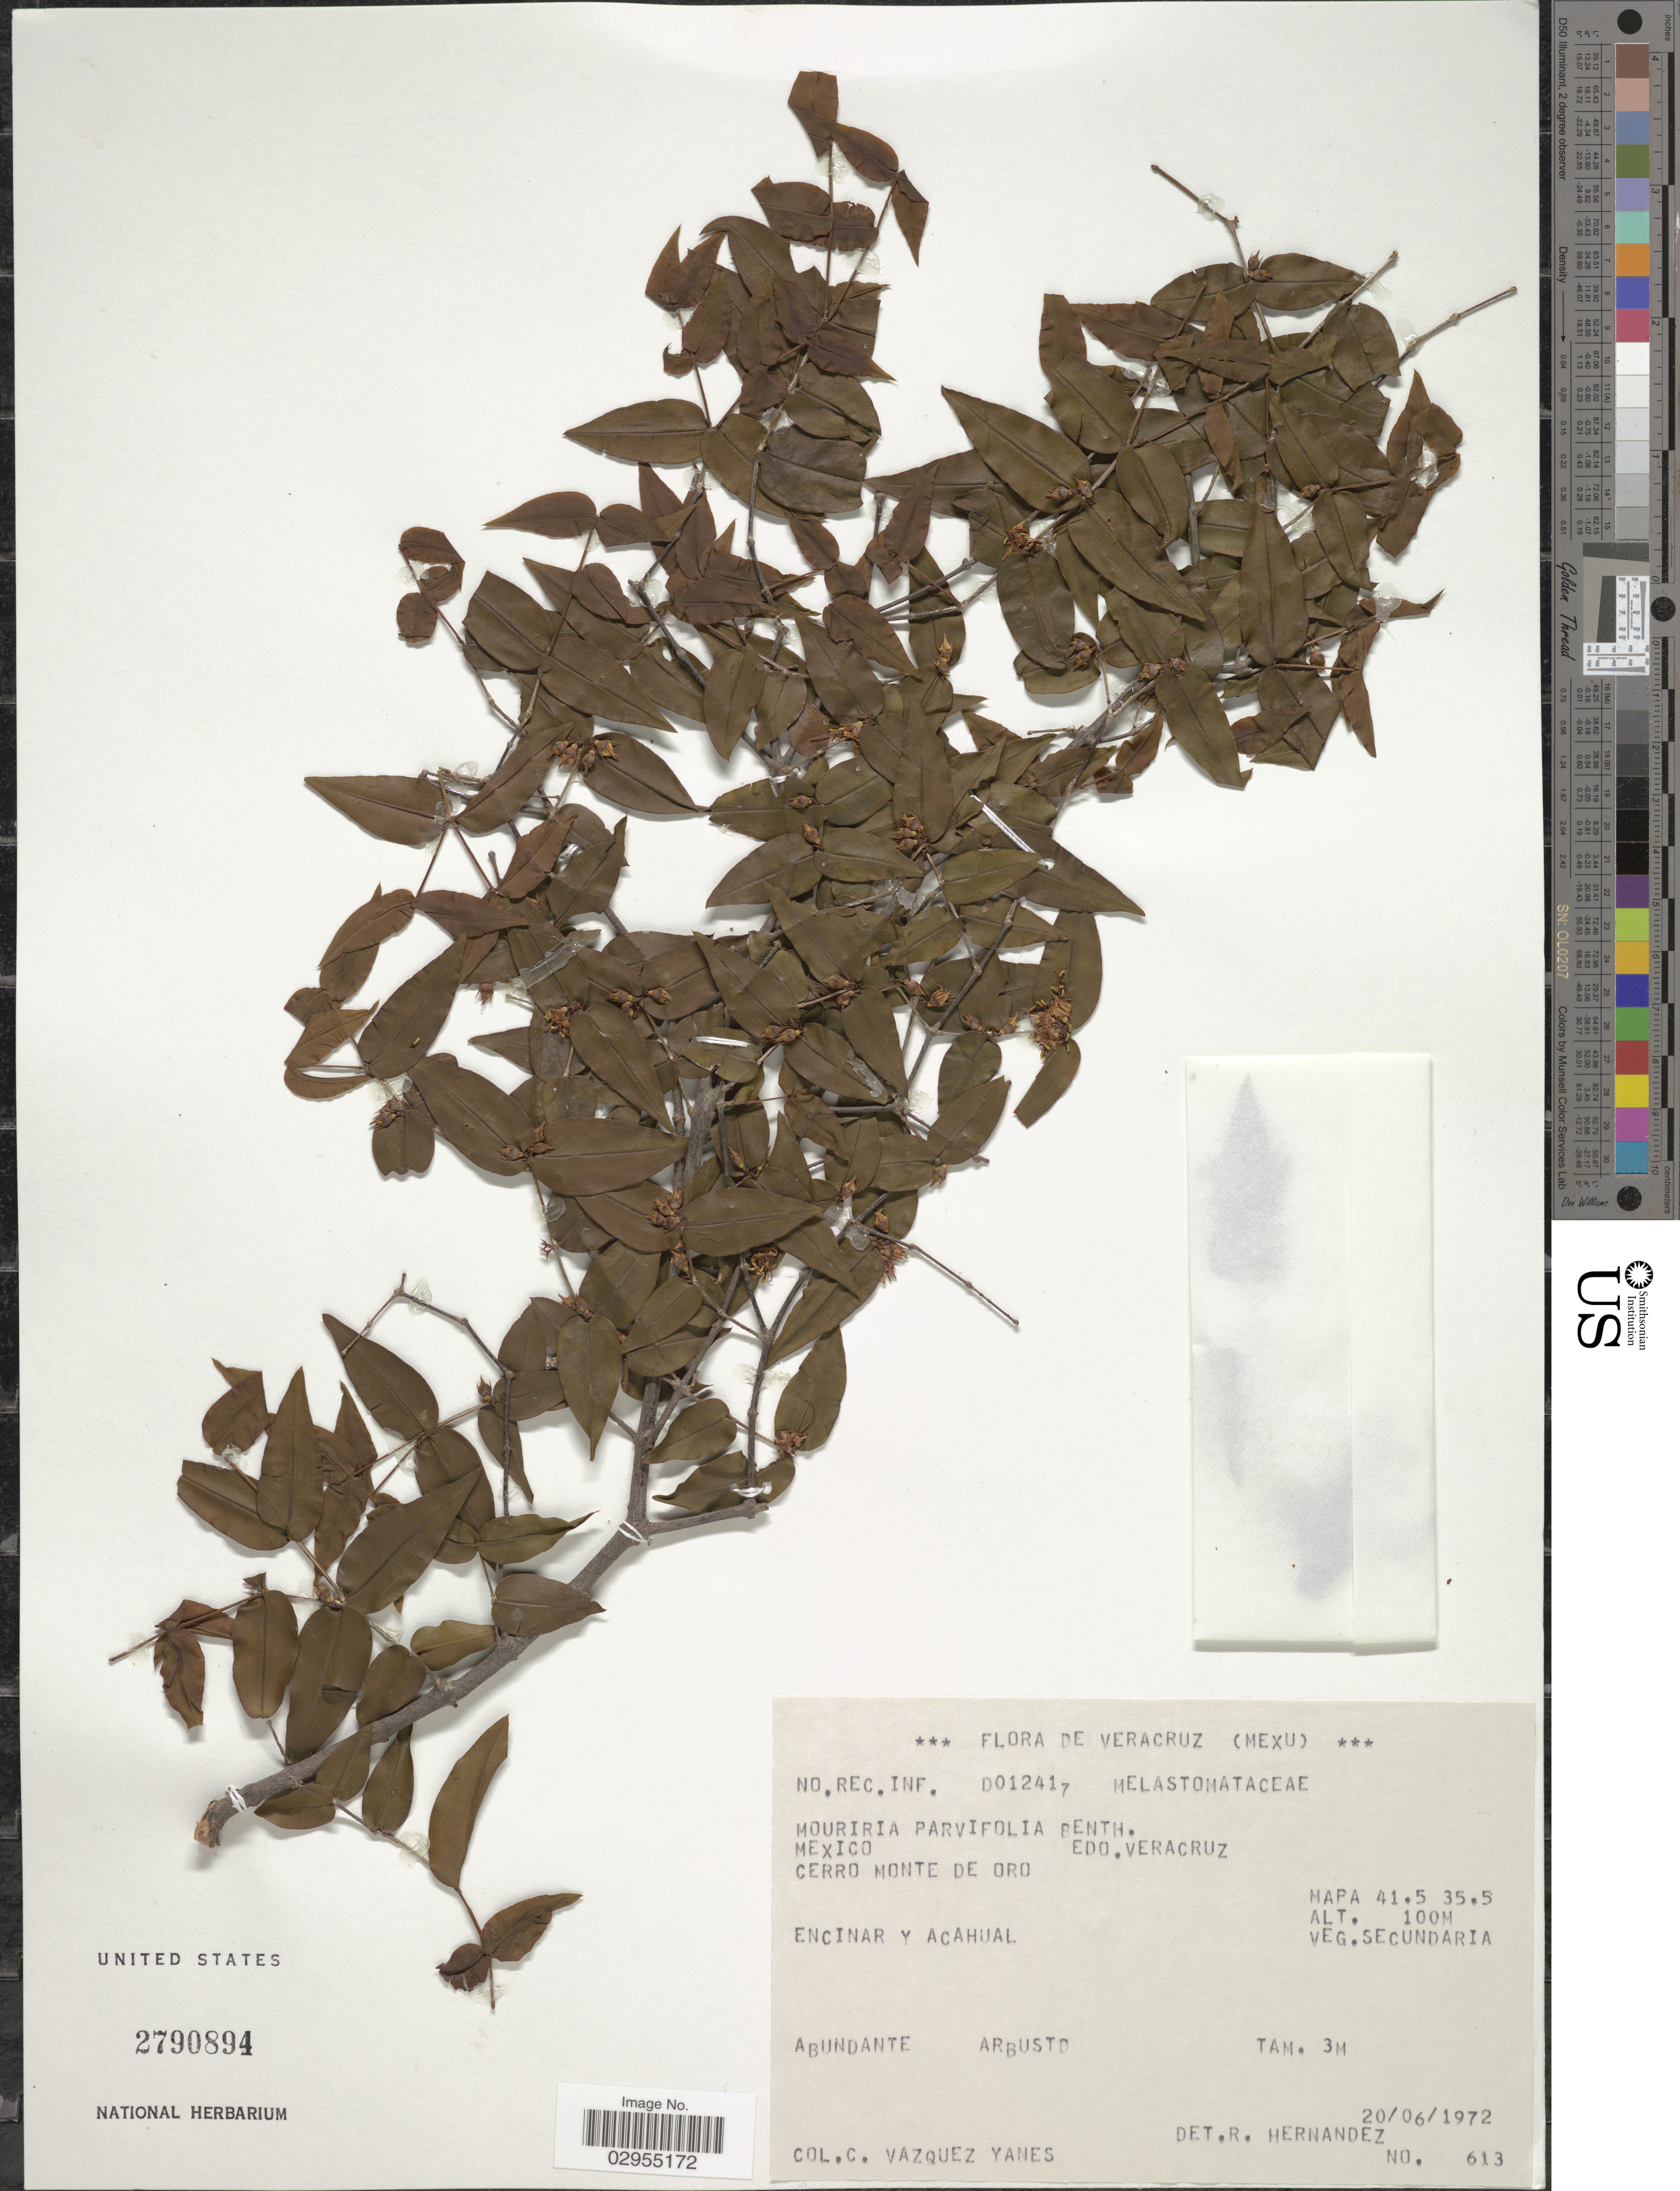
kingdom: Plantae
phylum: Tracheophyta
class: Magnoliopsida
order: Myrtales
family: Melastomataceae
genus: Mouriri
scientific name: Mouriri myrtilloides subsp. parvifolia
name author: (Benth.) Morley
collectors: C. Vazquez Yanes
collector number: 613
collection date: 1972-06-20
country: Mexico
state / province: Veracruz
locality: Edo. Veracruz. Cerro Monte de Oro. Mapa. 41.5 35.5. Encinar y Acahual.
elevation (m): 100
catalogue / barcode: US 2790894